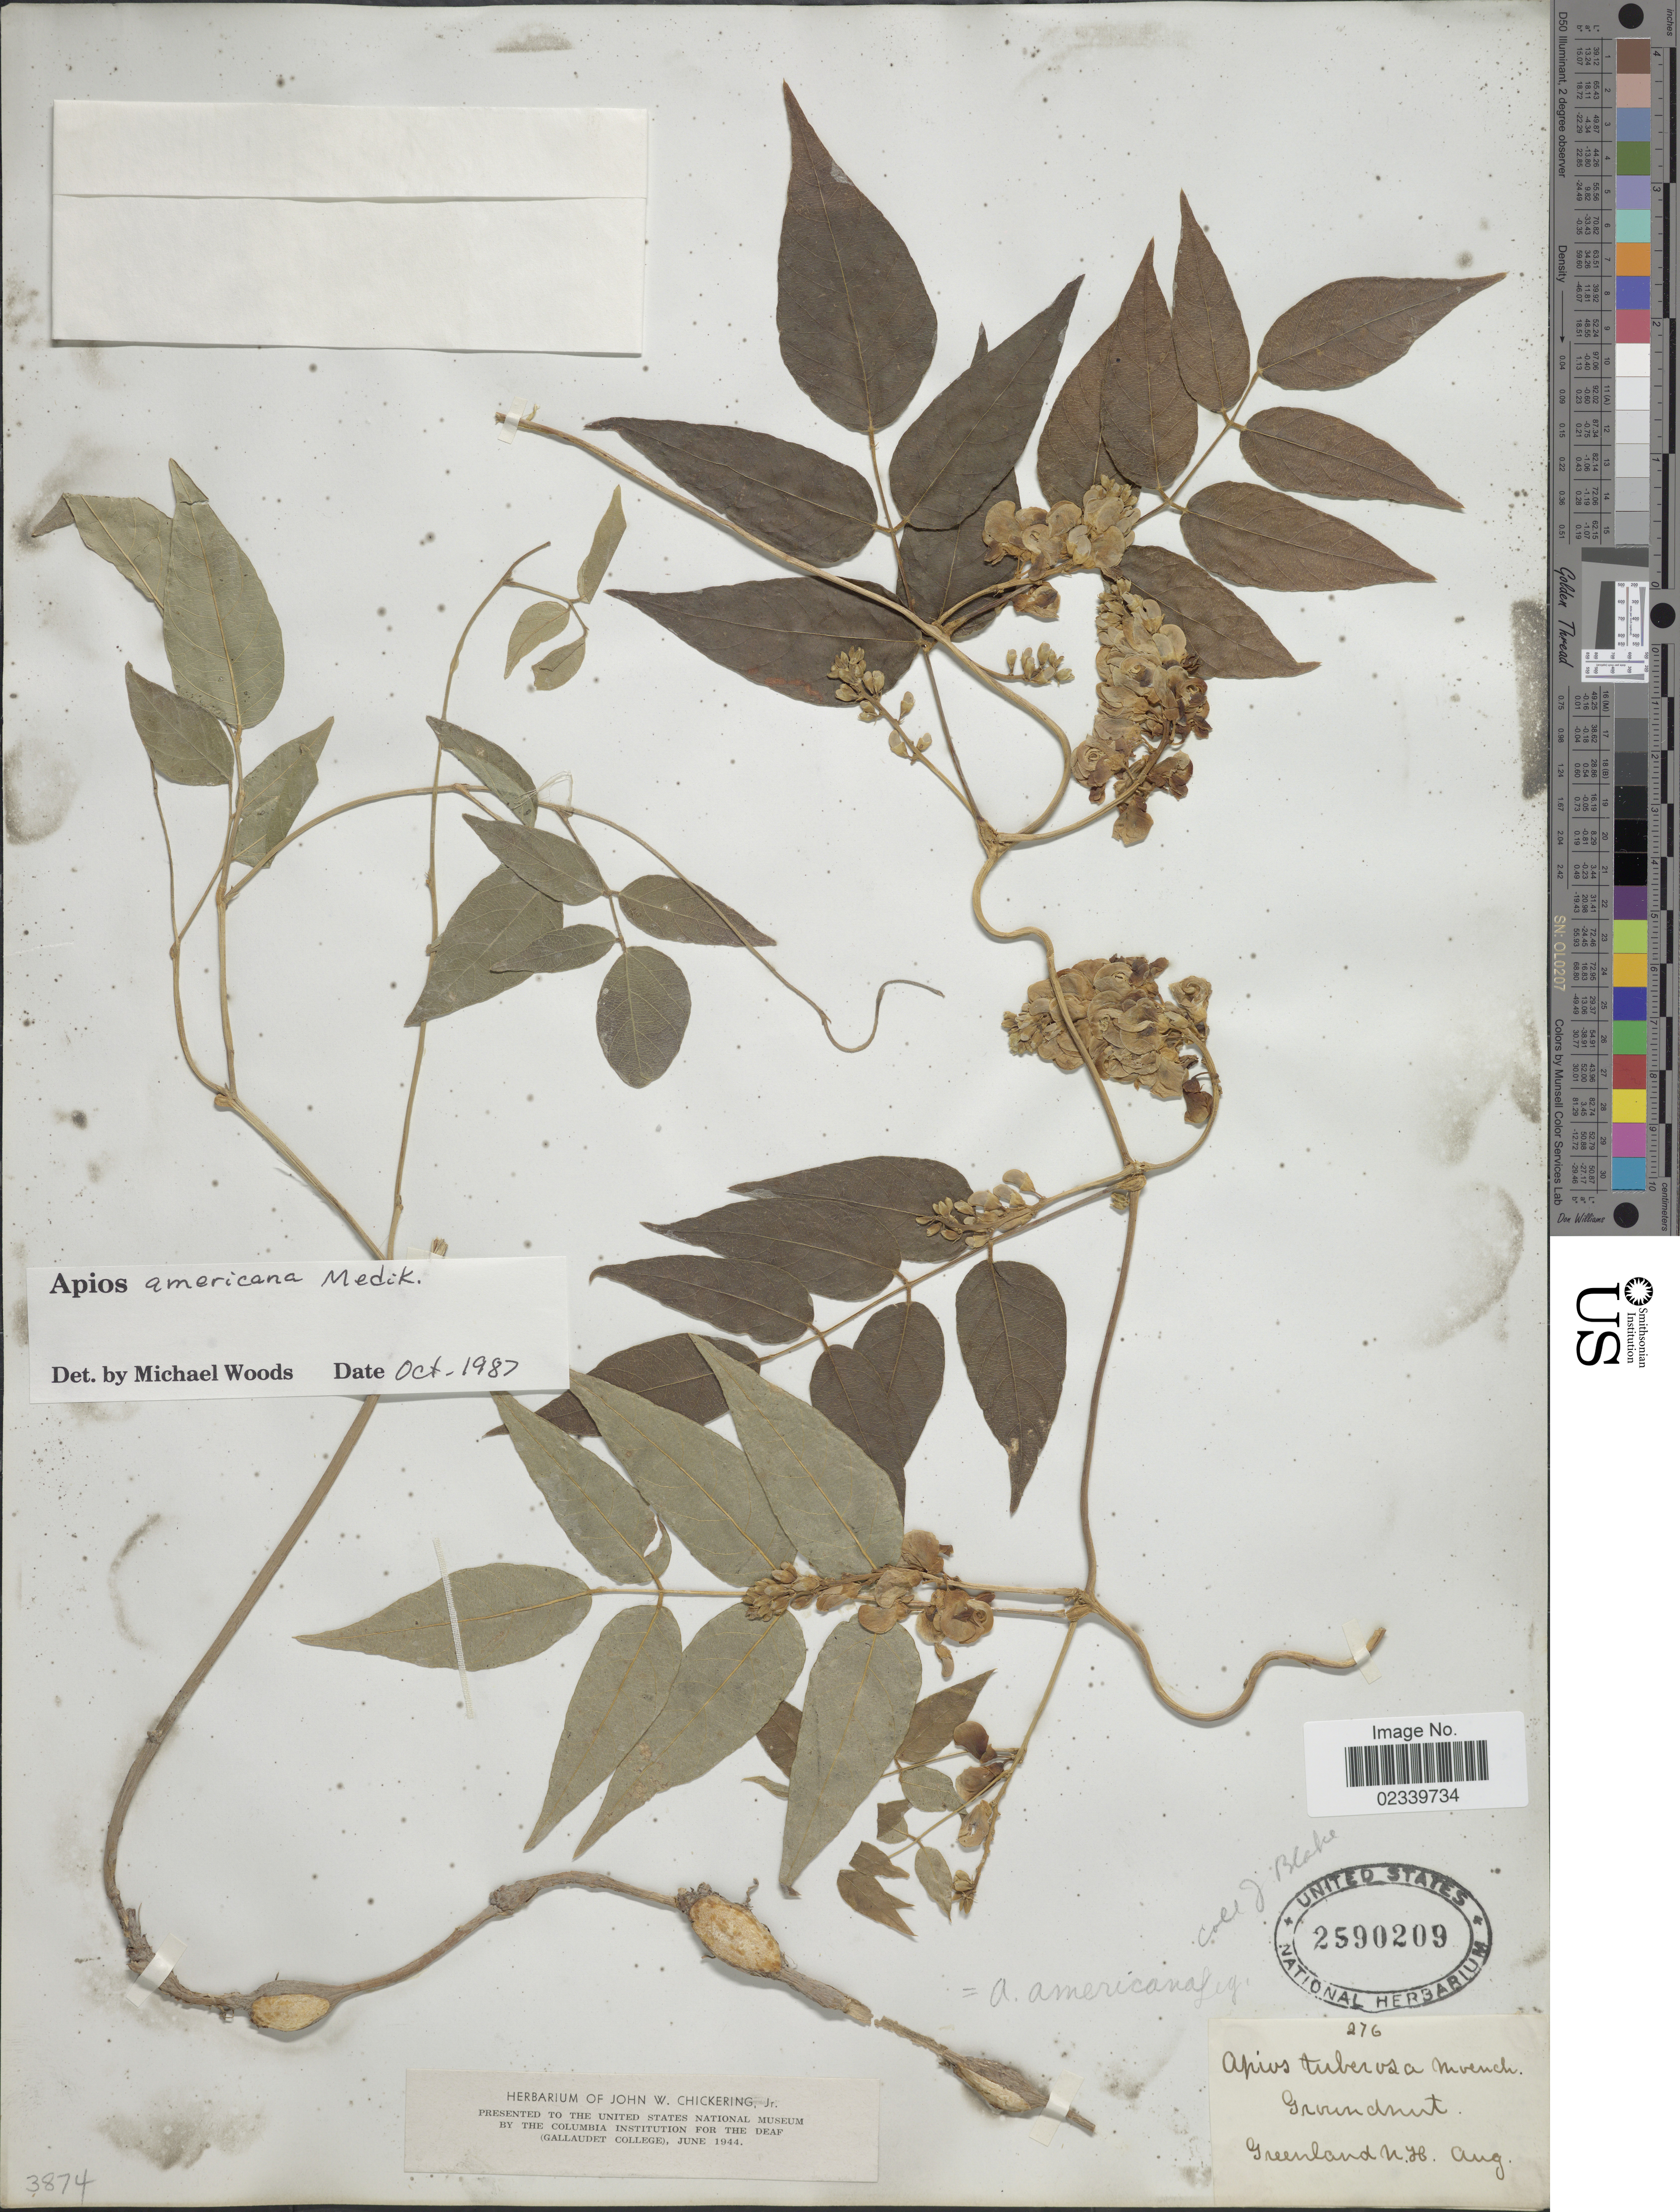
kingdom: Plantae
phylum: Tracheophyta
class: Magnoliopsida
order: Fabales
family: Fabaceae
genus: Apios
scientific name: Apios americana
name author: Medik.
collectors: J. Blake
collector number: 276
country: United States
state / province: New Hampshire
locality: Greenland, N.H.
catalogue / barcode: US 2590209